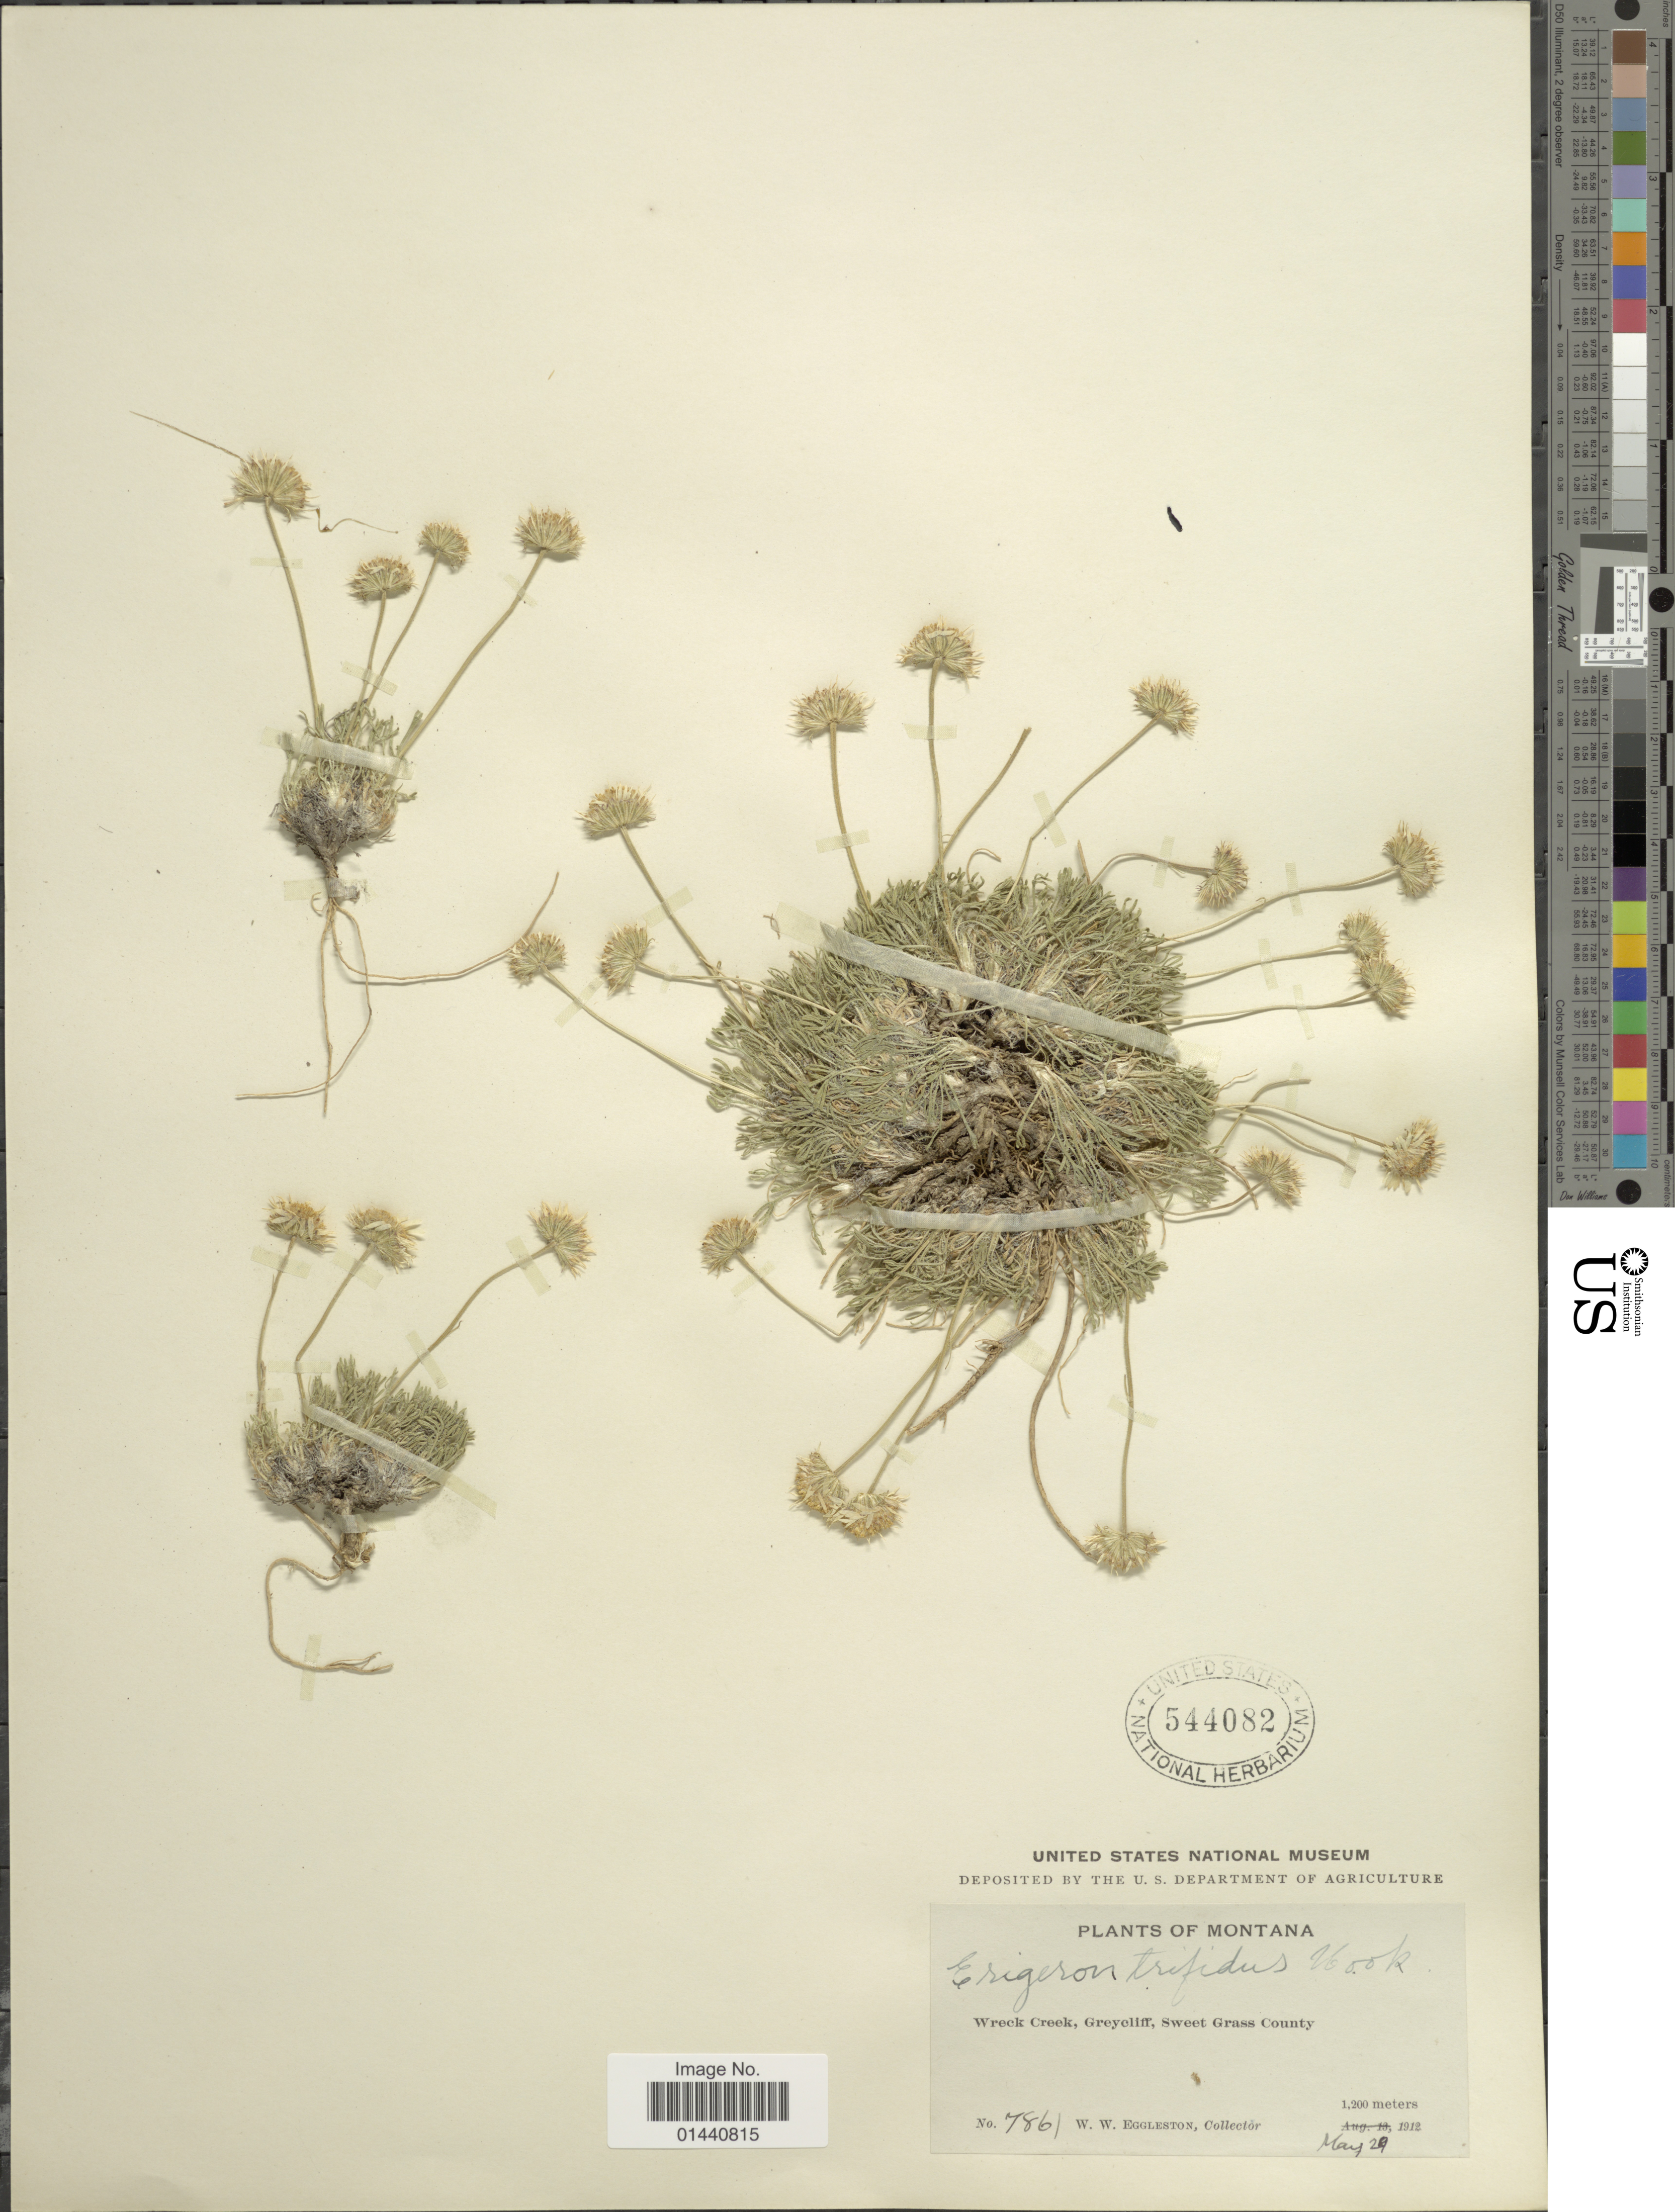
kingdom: Plantae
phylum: Tracheophyta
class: Magnoliopsida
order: Asterales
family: Asteraceae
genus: Erigeron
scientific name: Erigeron trifidus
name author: Hook.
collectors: W. W. Eggleston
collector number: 7861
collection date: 1912-05-29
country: United States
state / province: Montana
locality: Wreck Creek, Greyville, Sweet Grass County.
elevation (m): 1200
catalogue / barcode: US 544082